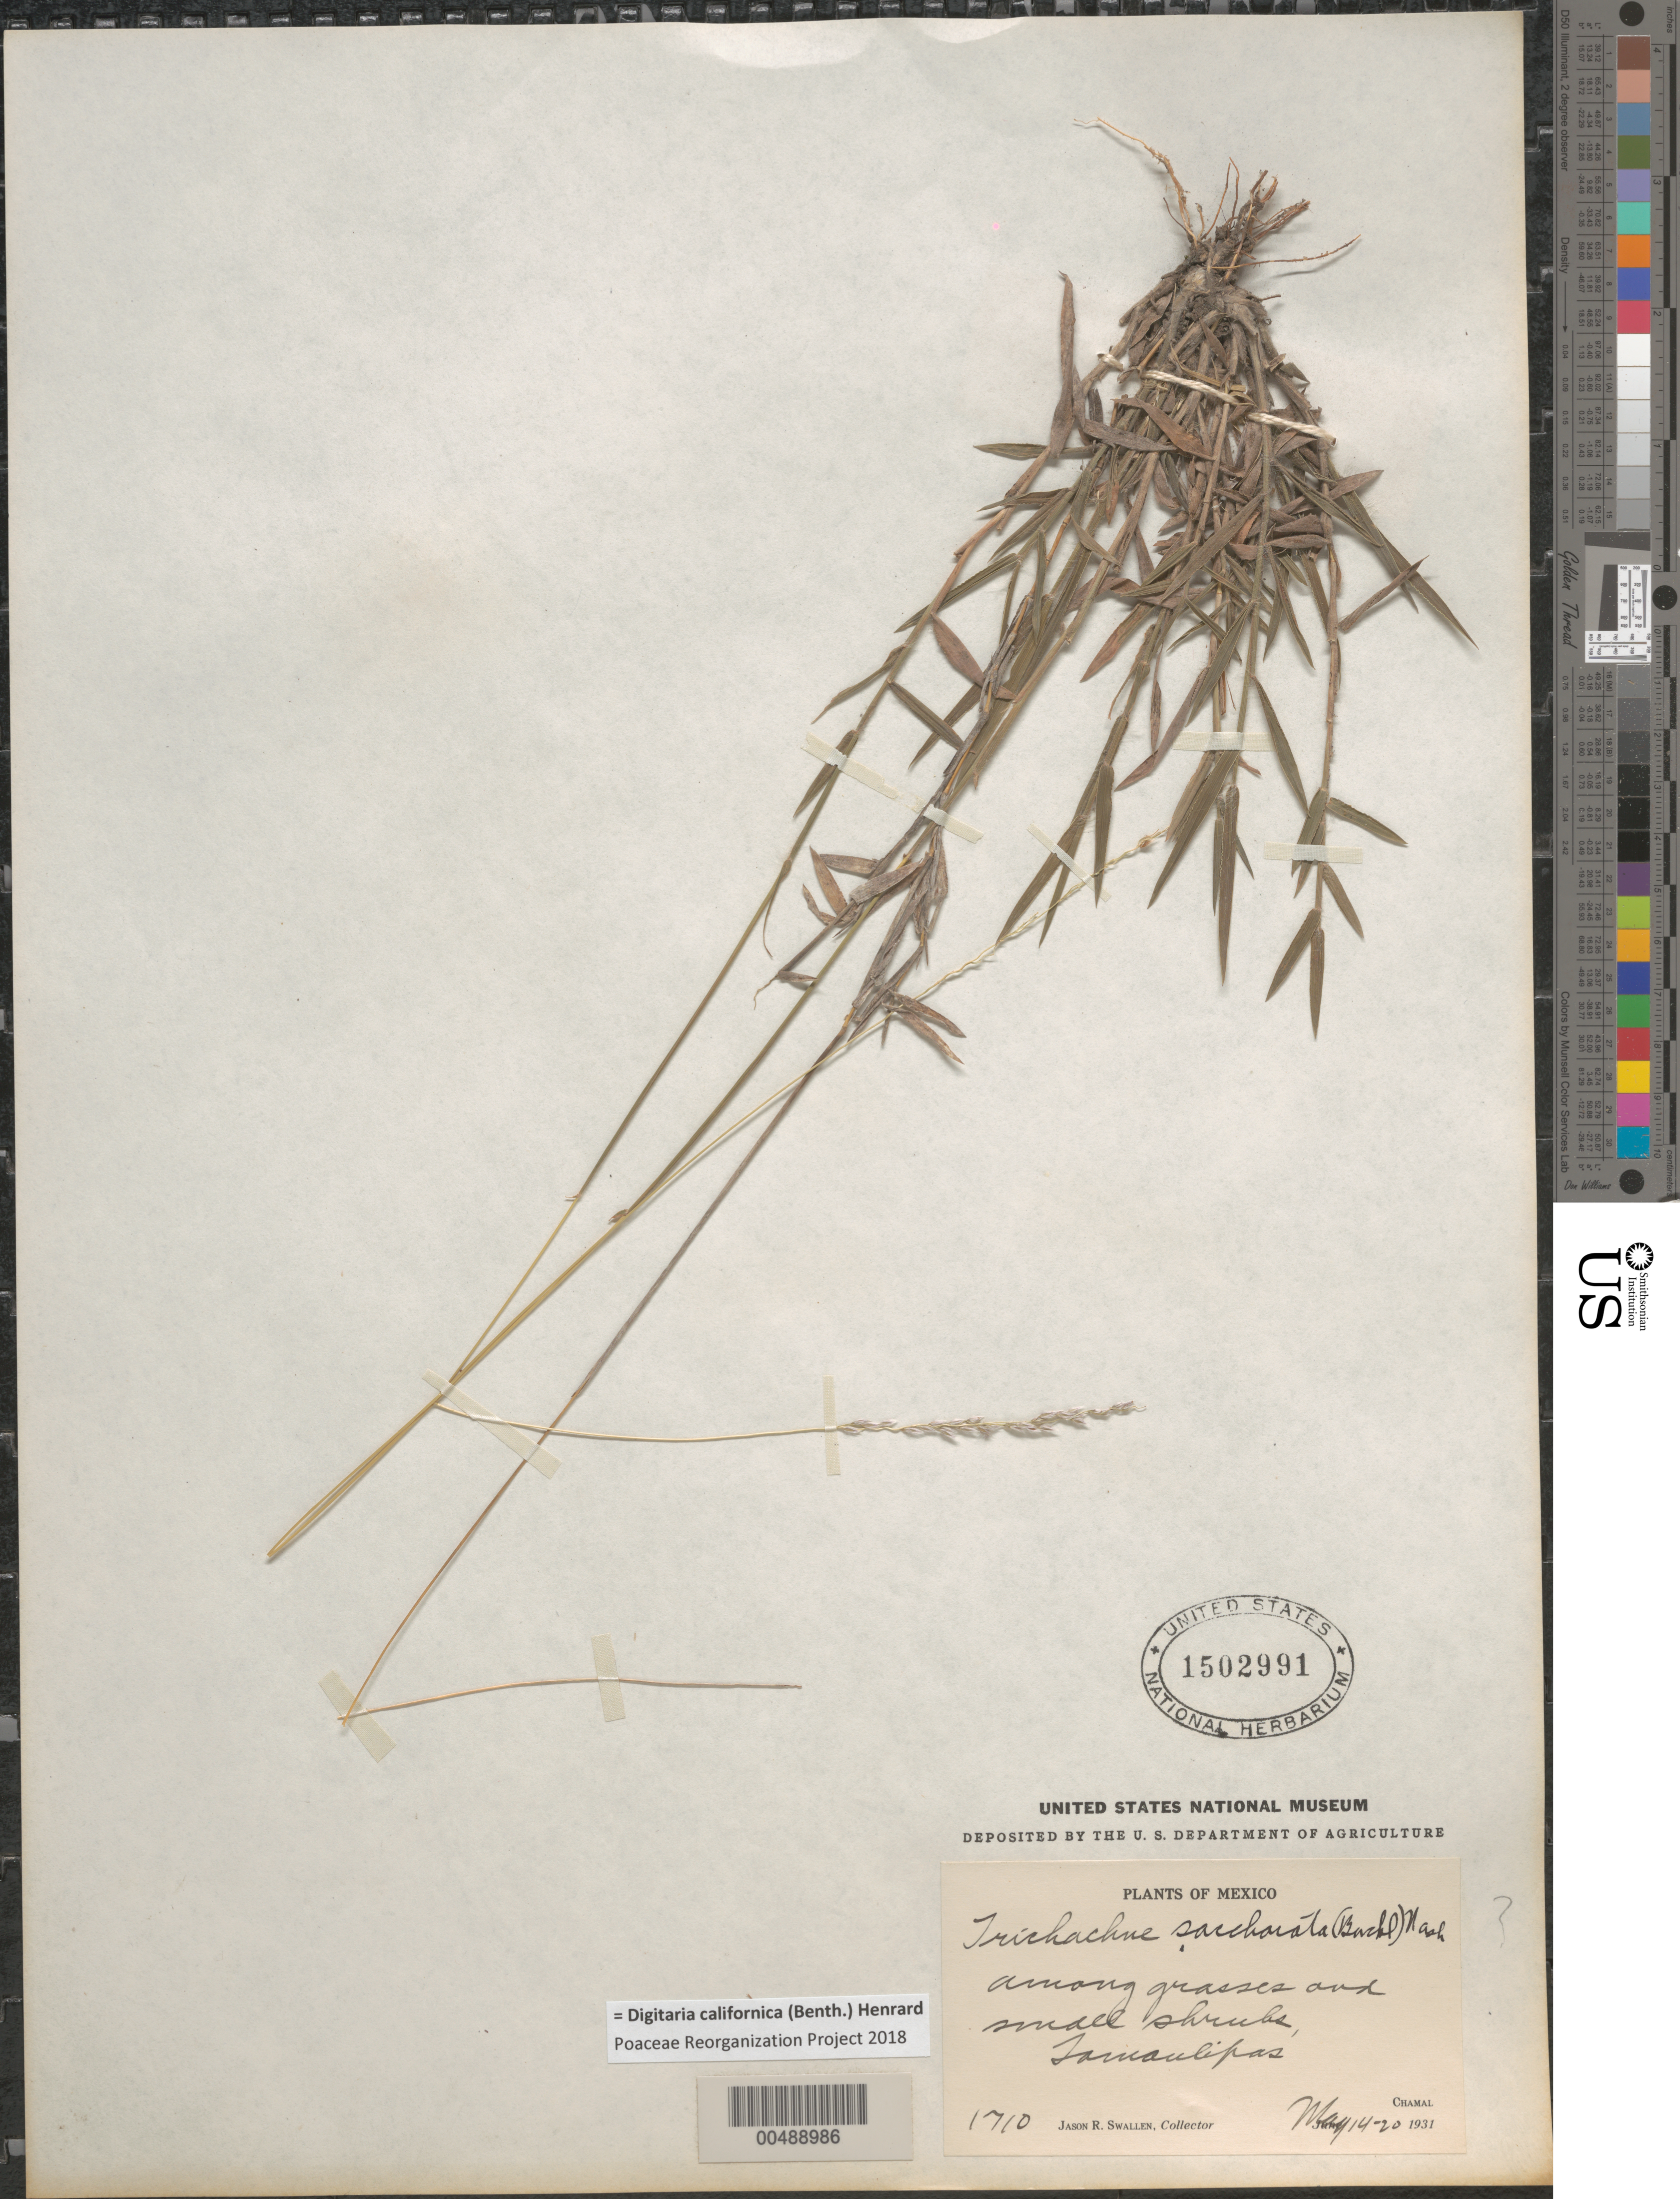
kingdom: Plantae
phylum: Tracheophyta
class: Liliopsida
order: Poales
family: Poaceae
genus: Digitaria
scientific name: Digitaria californica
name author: (Benth.) Henr.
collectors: J. R. Swallen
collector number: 1710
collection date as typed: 14 May 1931 to 20 May 1931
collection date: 1931-05-14/1931-05-20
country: Mexico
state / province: Tamaulipas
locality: Chamal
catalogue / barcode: US 1502991